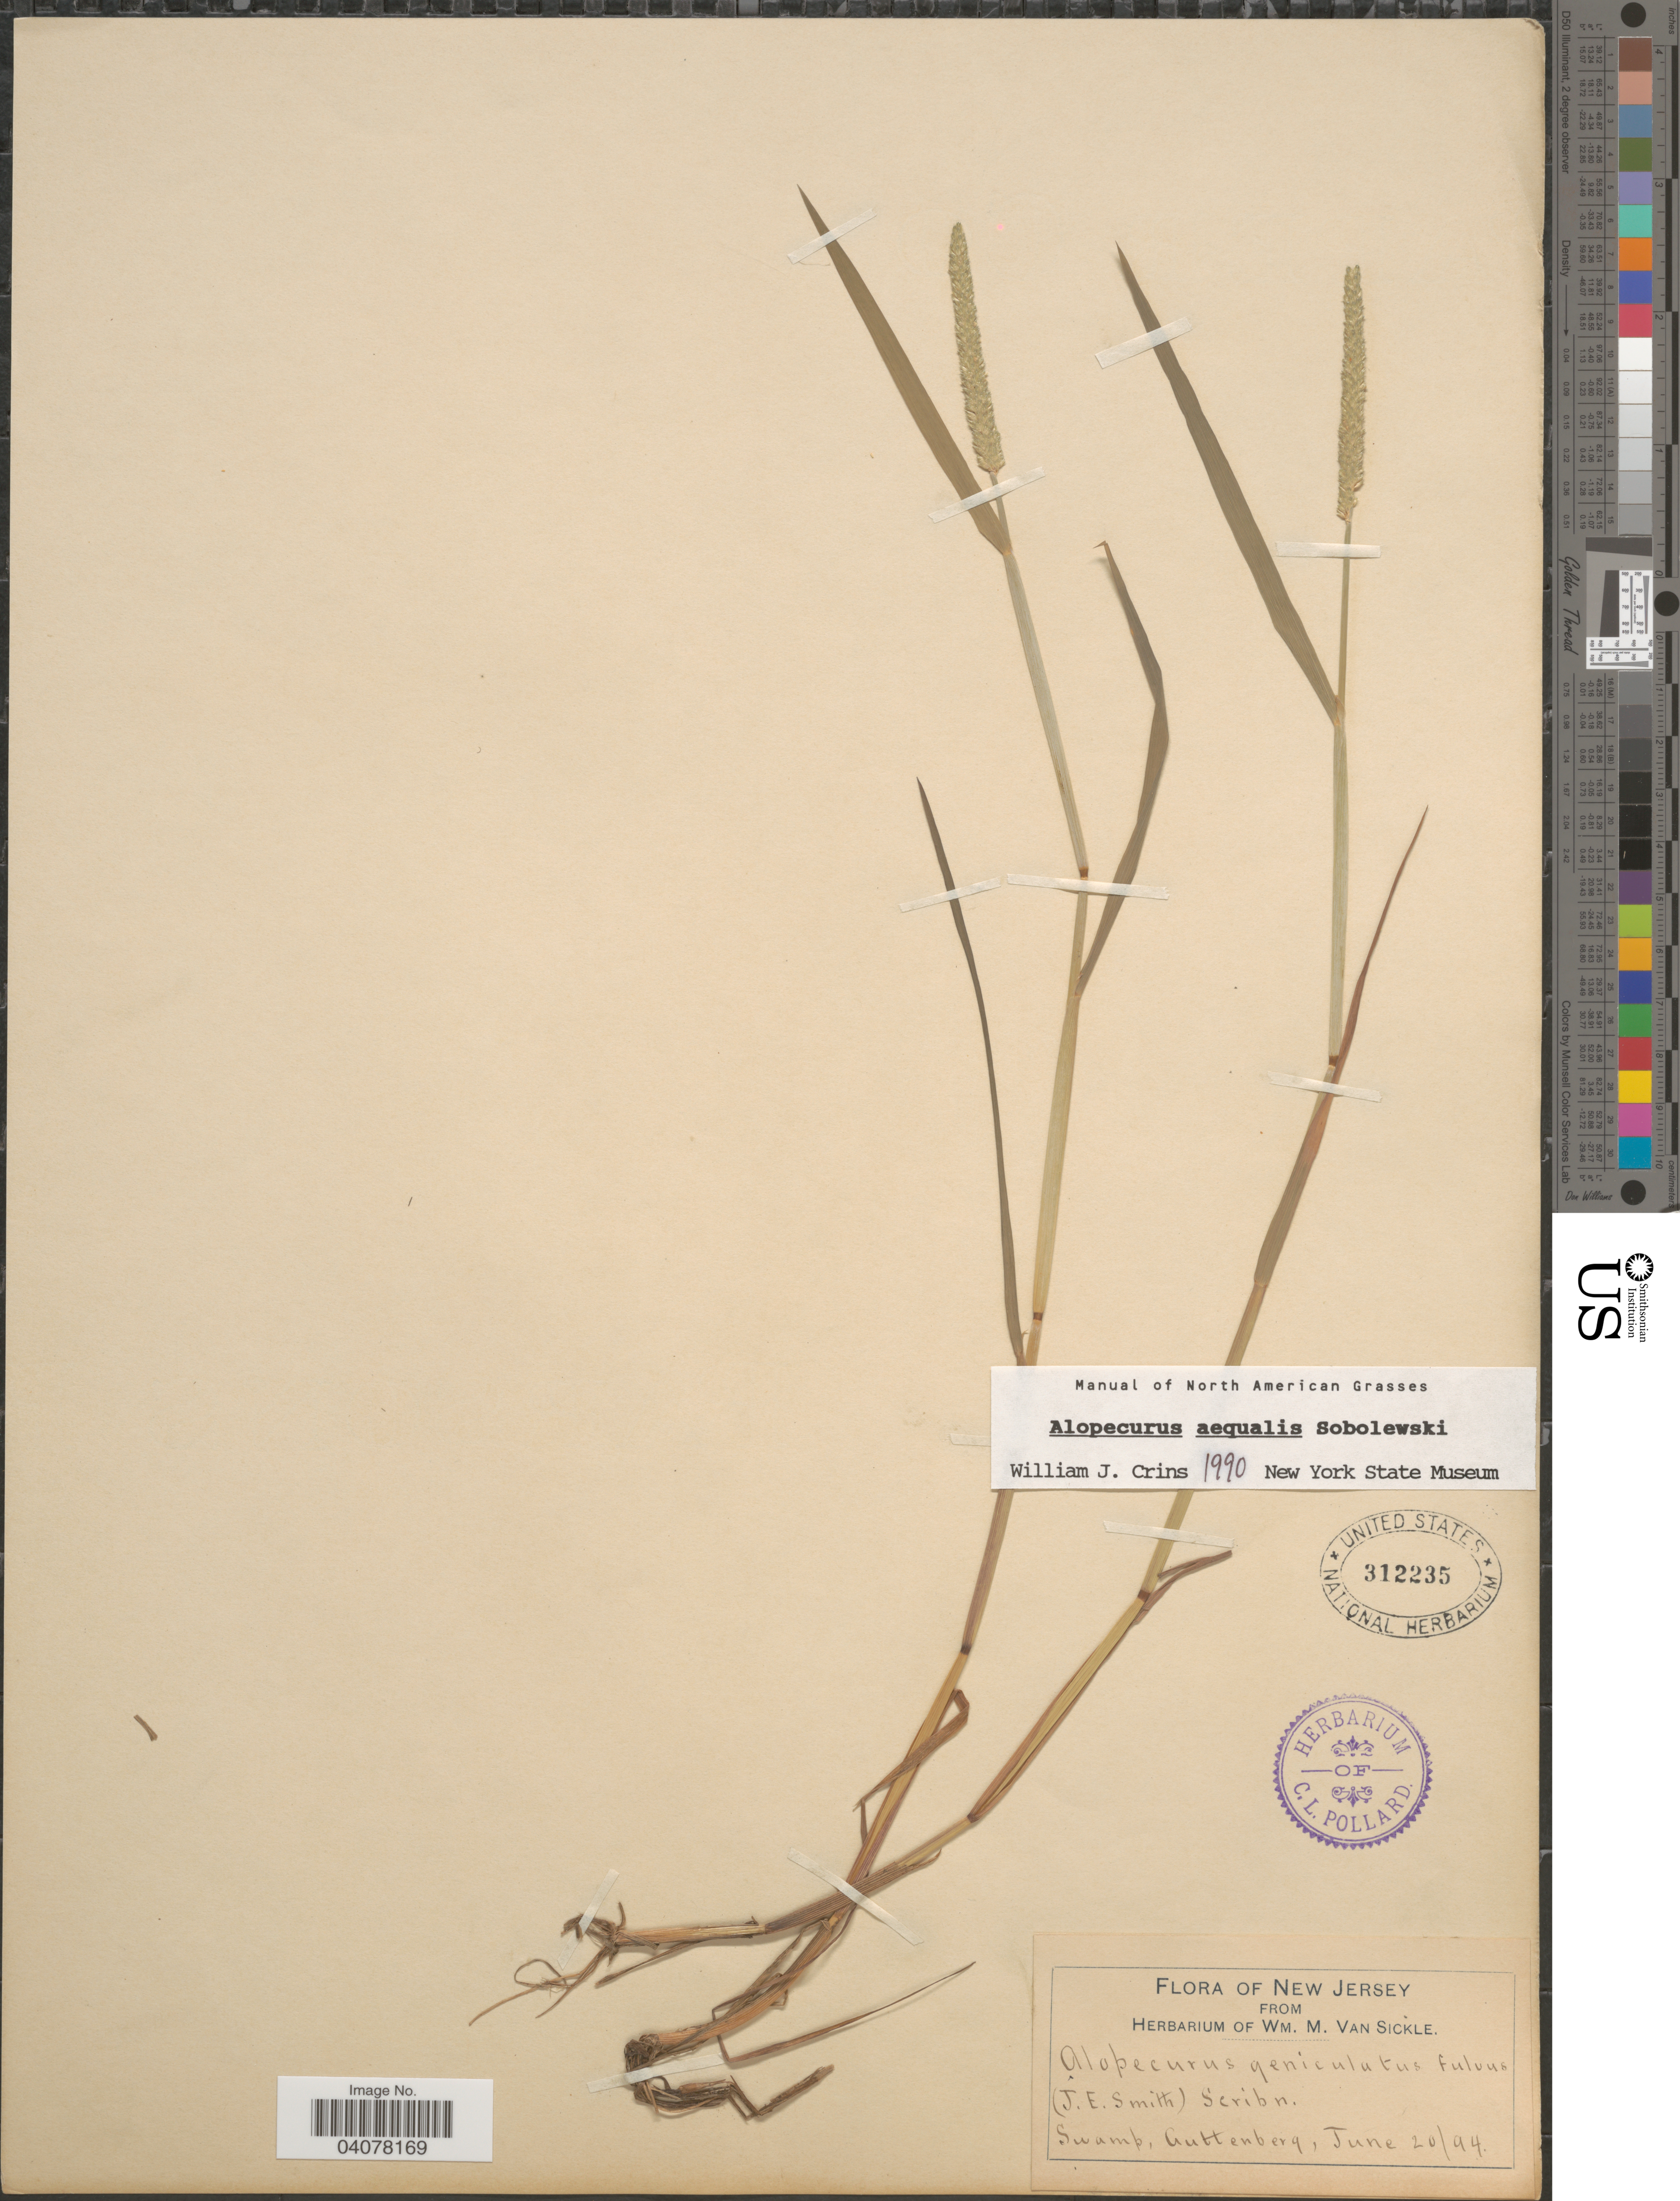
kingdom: Plantae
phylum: Tracheophyta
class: Liliopsida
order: Poales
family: Poaceae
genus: Alopecurus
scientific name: Alopecurus aequalis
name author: Sobol.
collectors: ex herb. Wm. M. Van Sickle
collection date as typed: Transcribed d/m/y: 20/6/94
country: United States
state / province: New Jersey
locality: Swamp, Guttenberg.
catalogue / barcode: US 312235